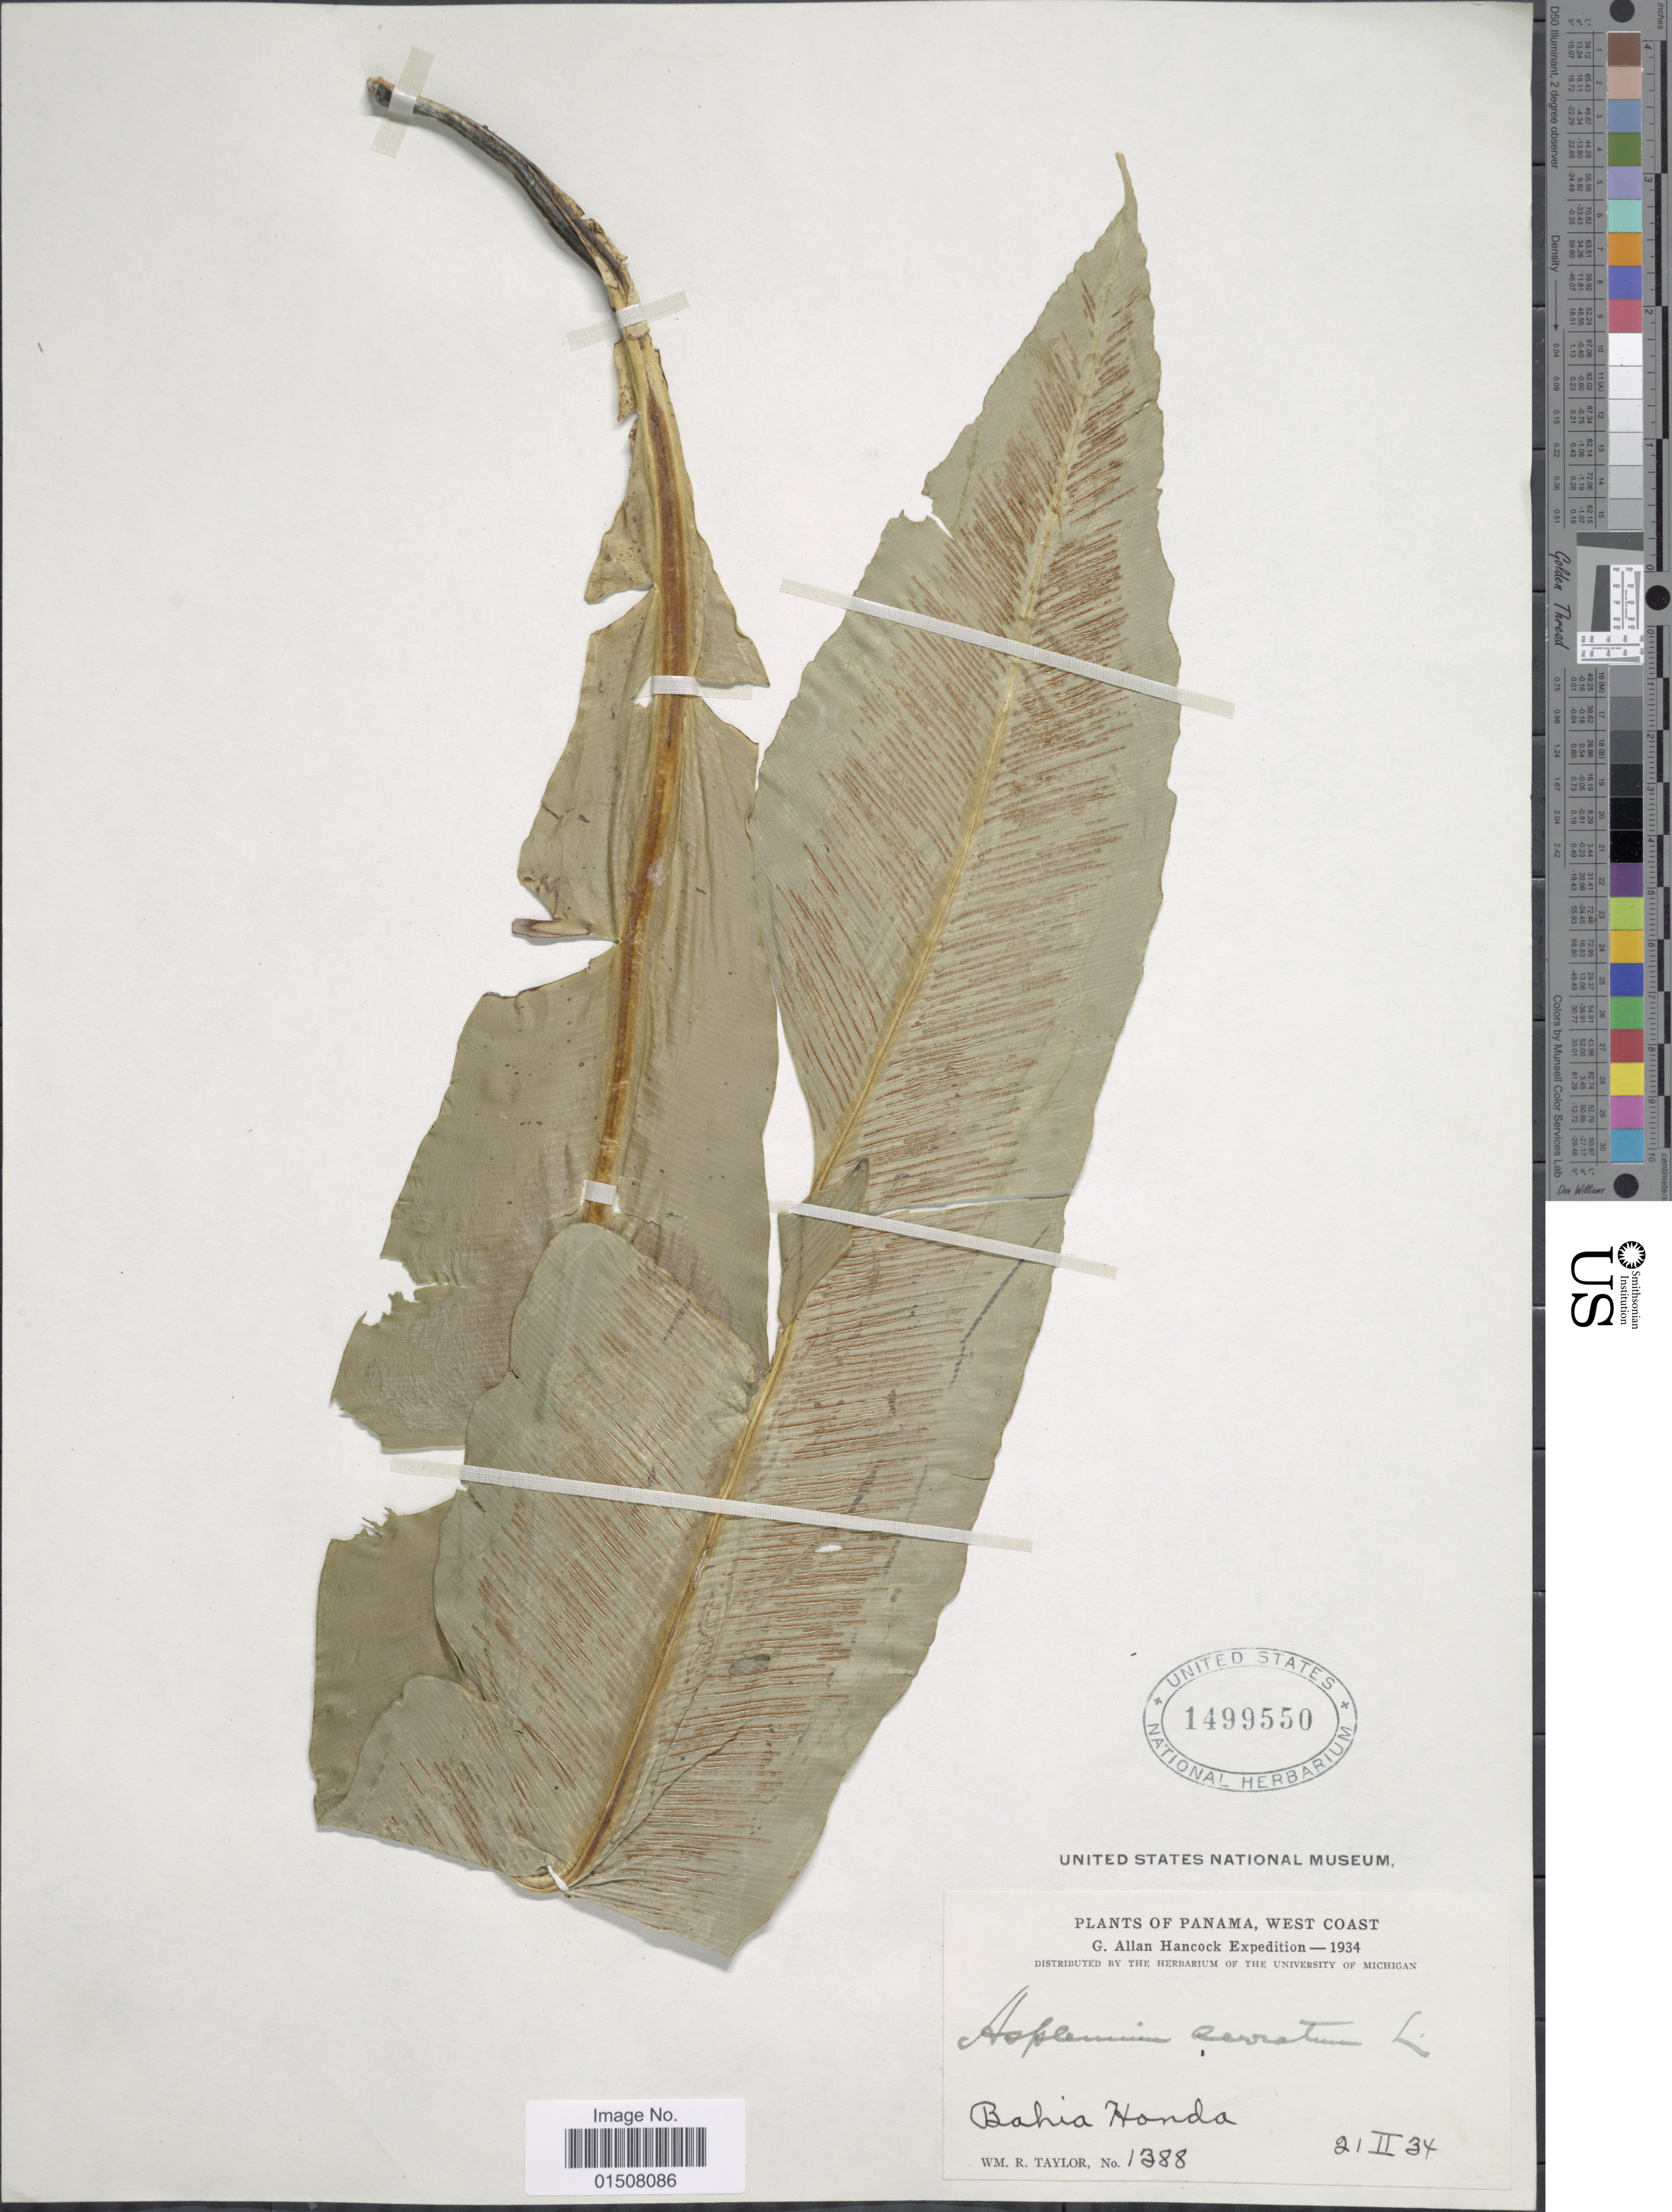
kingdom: Plantae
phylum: Tracheophyta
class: Polypodiopsida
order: Polypodiales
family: Aspleniaceae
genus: Asplenium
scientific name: Asplenium serratum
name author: L.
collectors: W. R. Taylor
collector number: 1388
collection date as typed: Transcribed d/m/y: 21/2/34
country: Panama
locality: Panama West Coast, Bahia Honda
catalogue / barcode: US 1499550